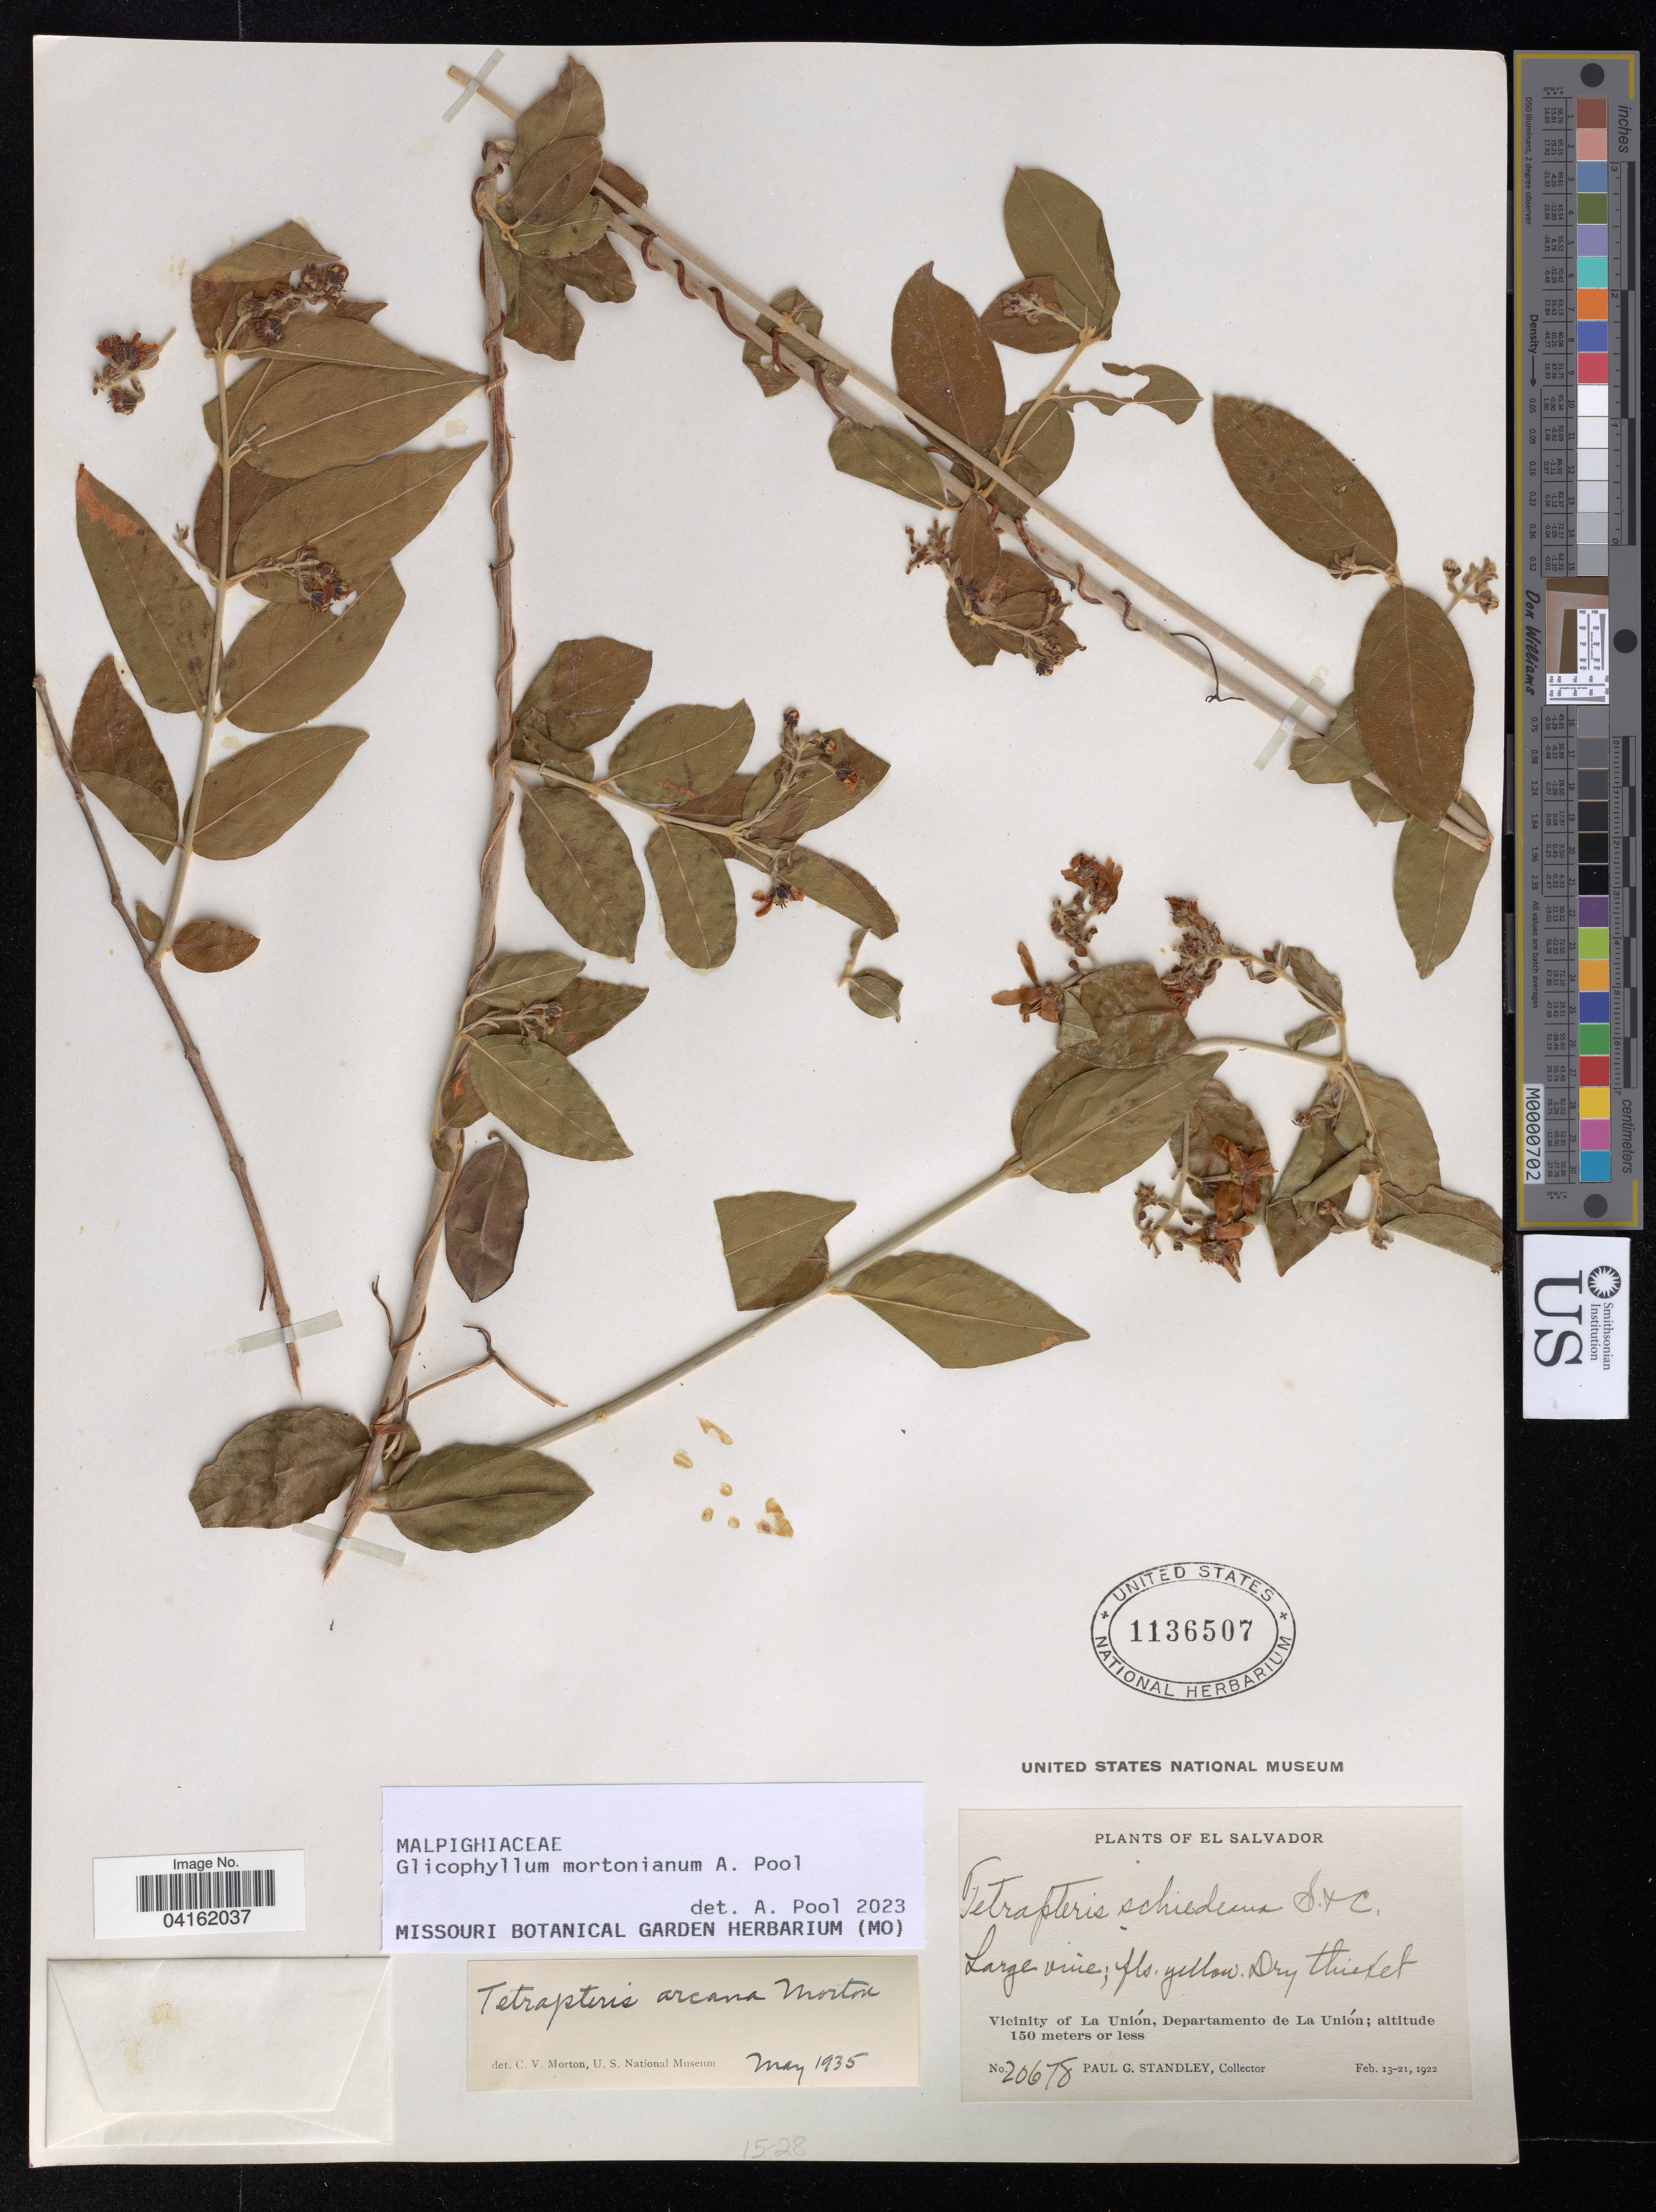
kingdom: Plantae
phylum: Tracheophyta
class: Magnoliopsida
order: Malpighiales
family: Malpighiaceae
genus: Glicophyllum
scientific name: Glicophyllum mortonianum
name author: A. Pool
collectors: P. C. Standley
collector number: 20678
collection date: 1922-02-13/1922-02-21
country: El Salvador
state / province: La Union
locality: Vicinity of La Unión.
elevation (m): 150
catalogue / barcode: US 1136507